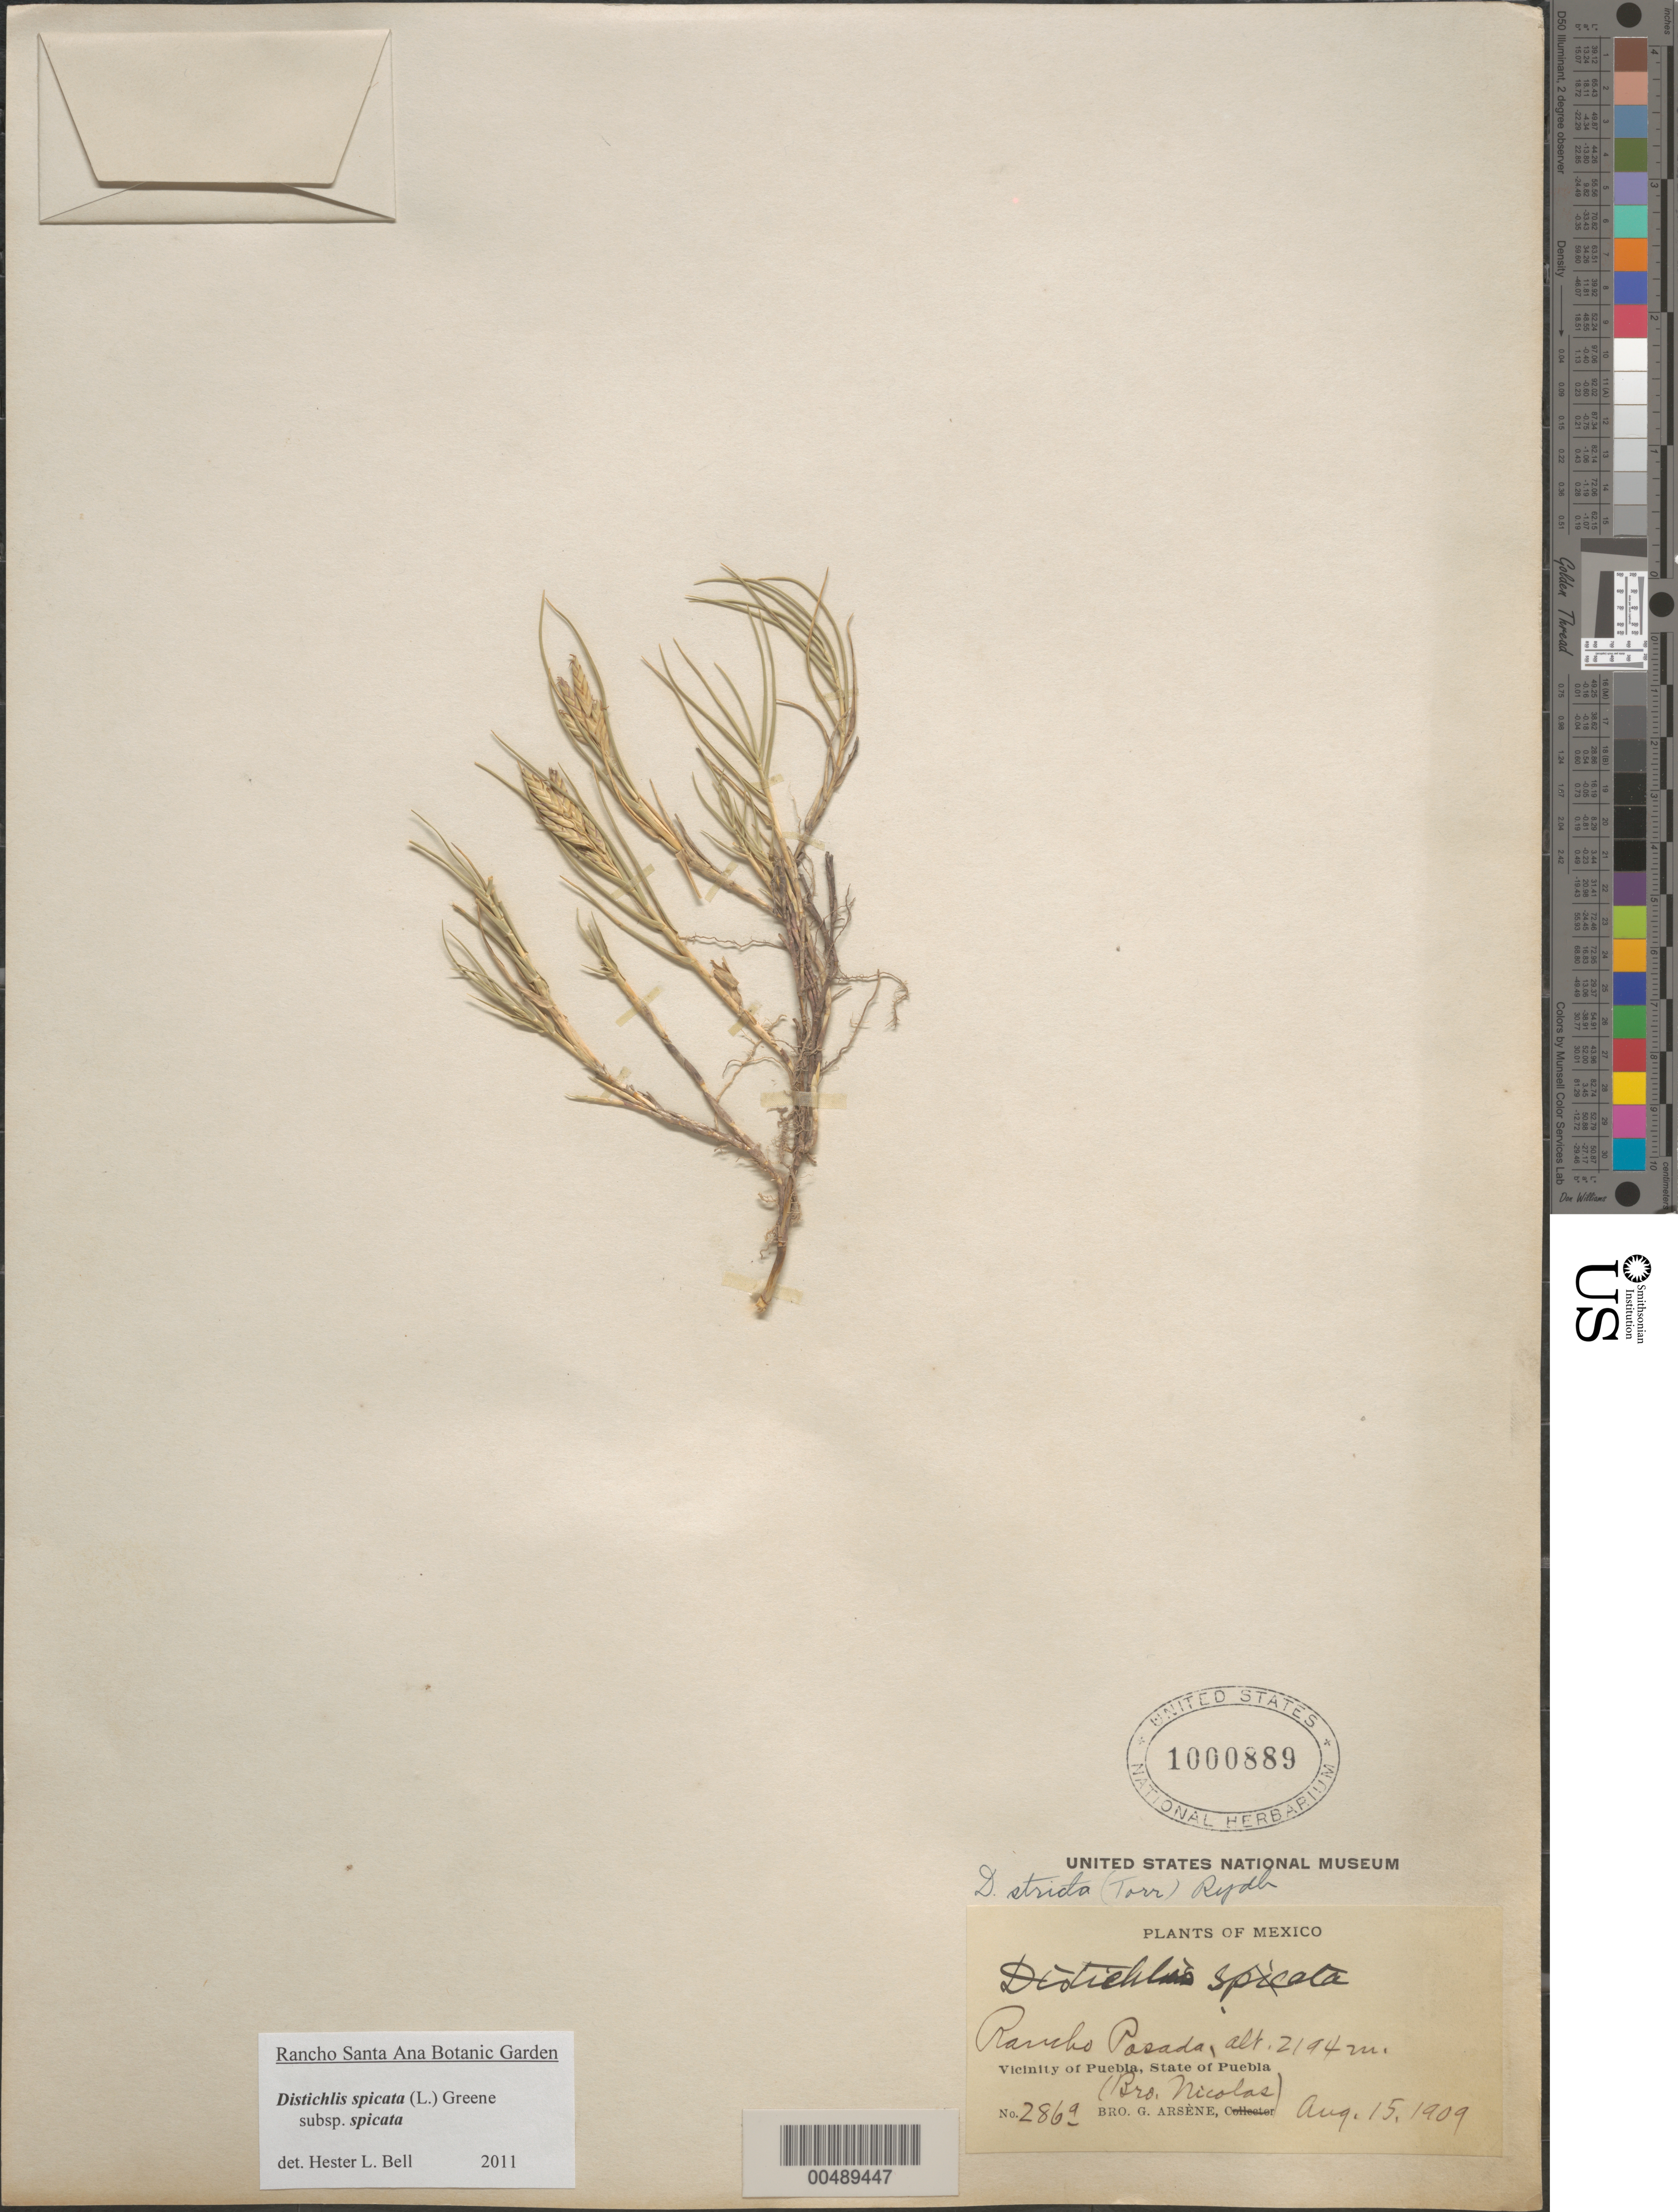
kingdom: Plantae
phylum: Tracheophyta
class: Liliopsida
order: Poales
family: Poaceae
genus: Distichlis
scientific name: Distichlis spicata subsp. spicata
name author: (L.) Greene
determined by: Bell, H. L.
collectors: Bro. G. Arsène & B. Nicolas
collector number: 2869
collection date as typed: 15 Aug 1909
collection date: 1909-08-15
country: Mexico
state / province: Puebla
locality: Vicinity of Puebla, Rancho Posada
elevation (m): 2194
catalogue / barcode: US 1000889